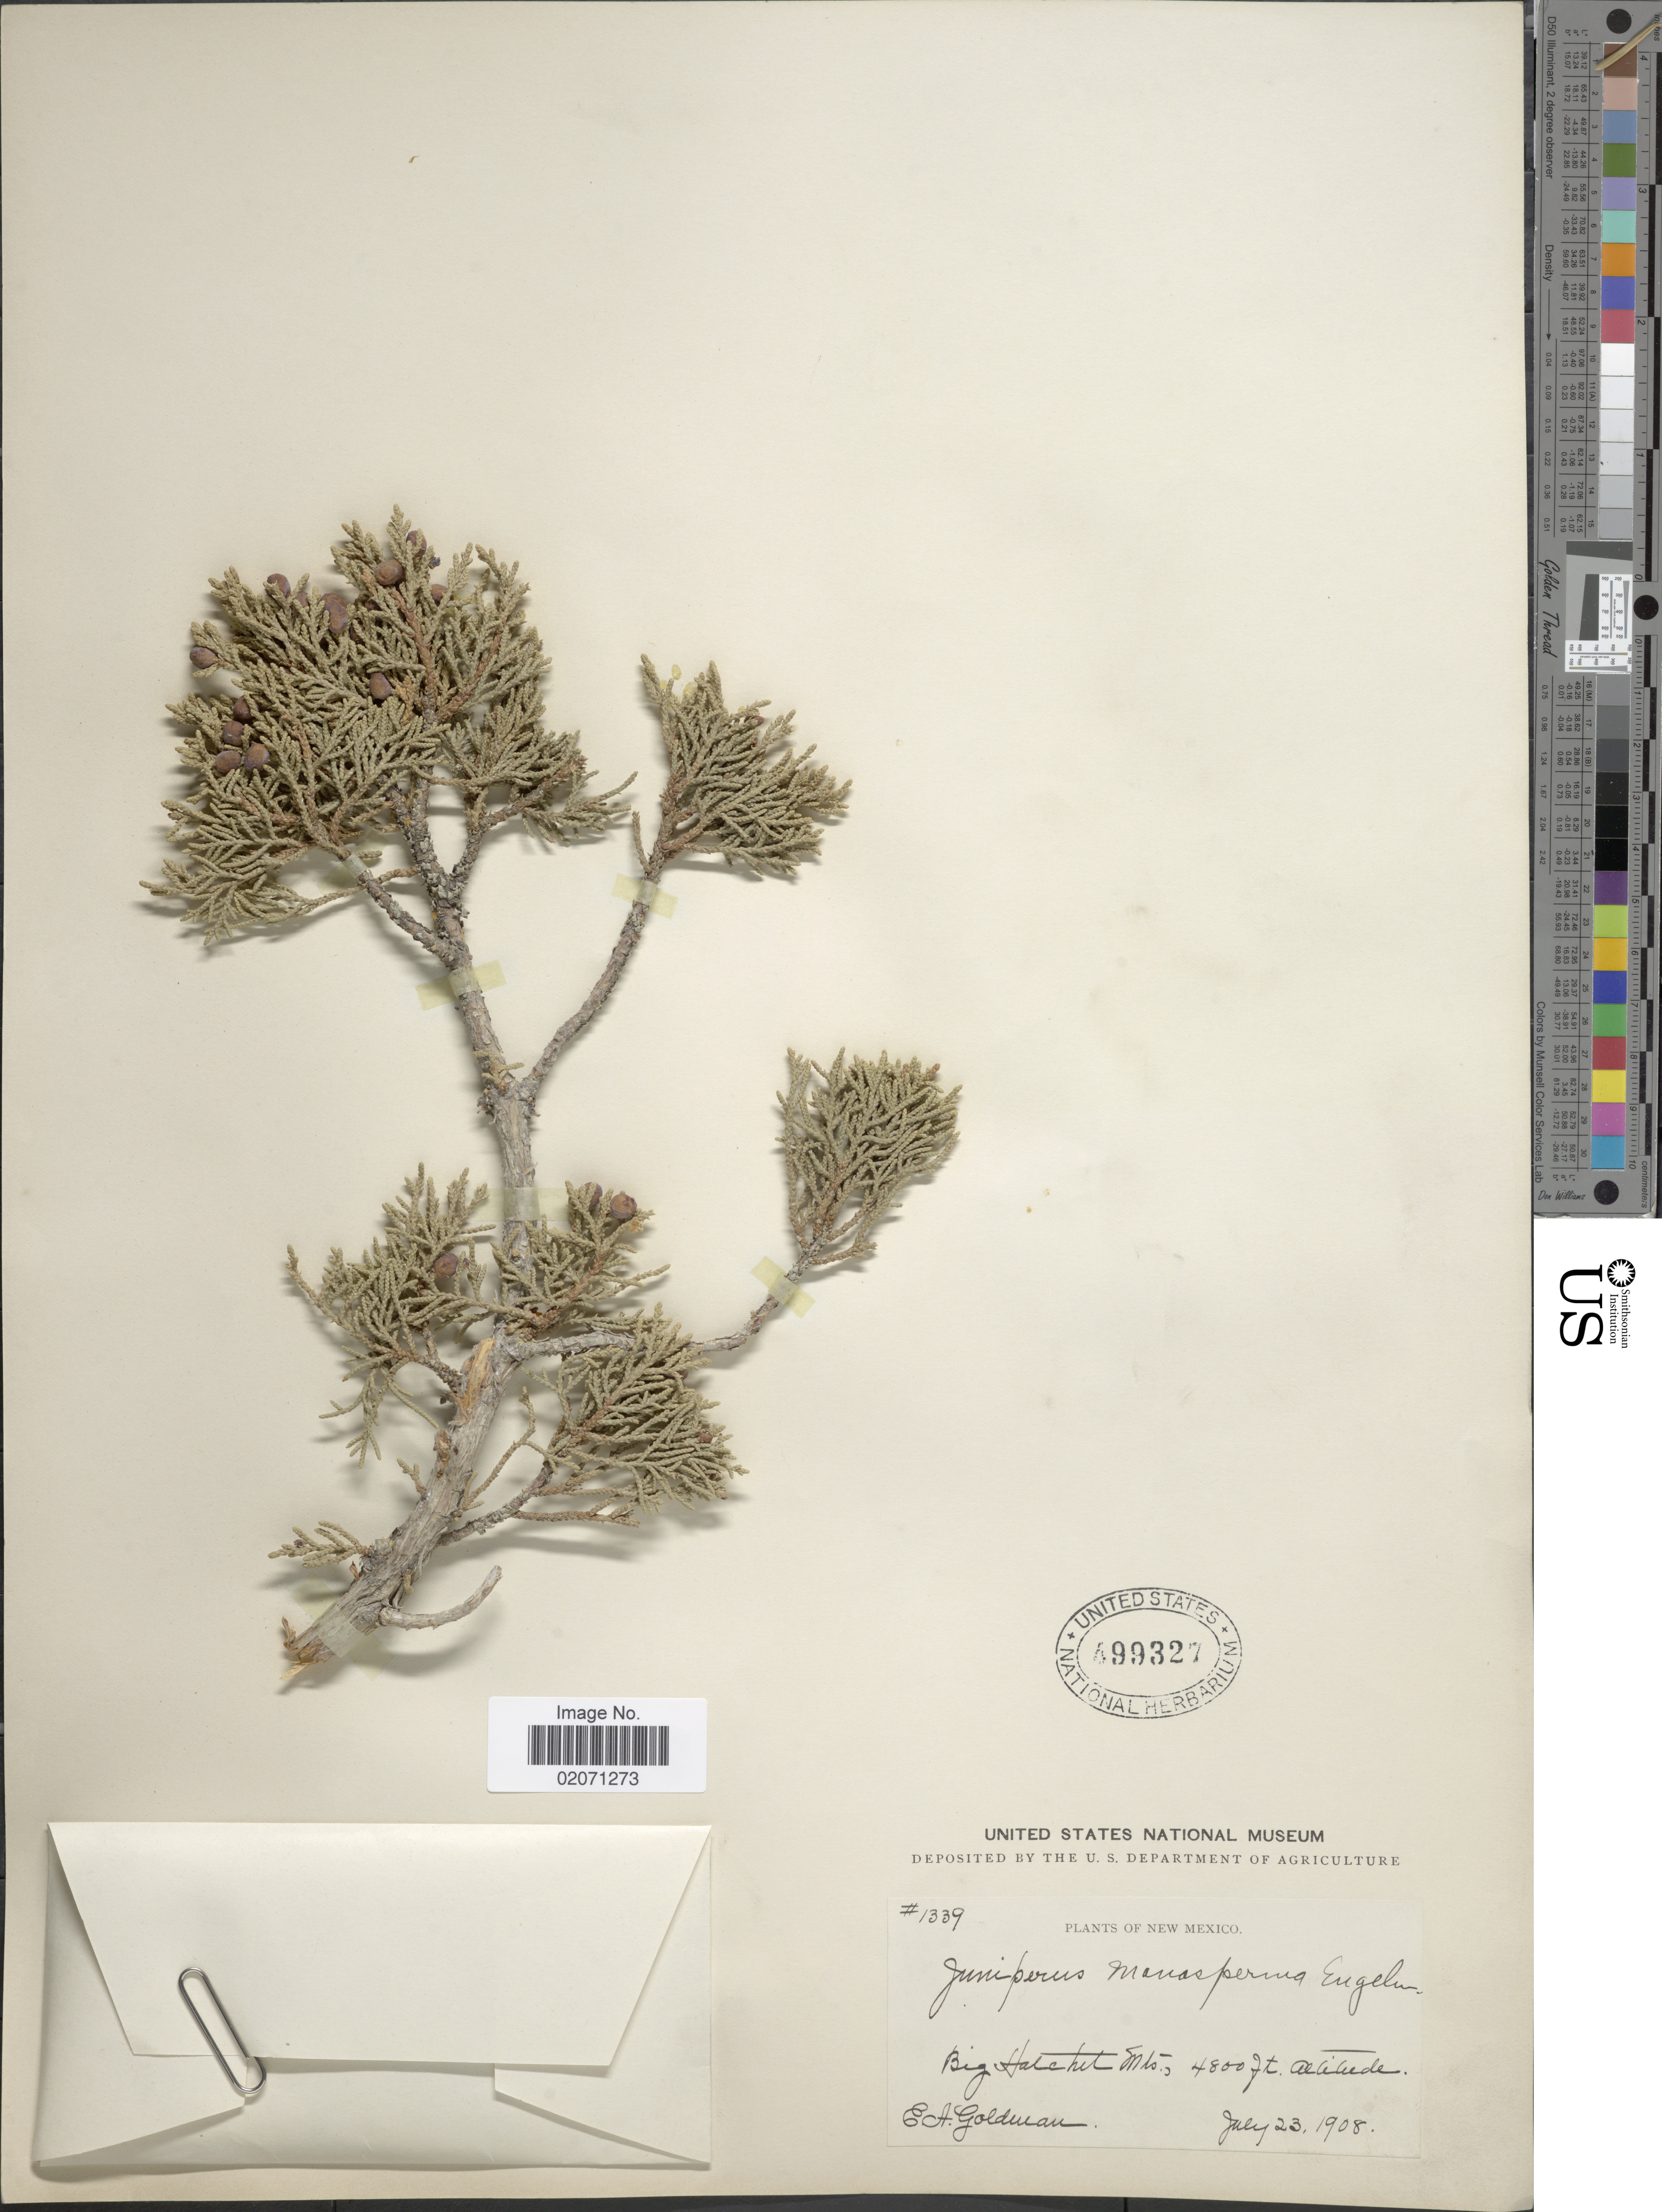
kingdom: Plantae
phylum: Tracheophyta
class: Pinopsida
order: Pinales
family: Cupressaceae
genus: Juniperus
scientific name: Juniperus monosperma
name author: (Engelm.) Sarg.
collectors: E. A. Goldman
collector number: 1339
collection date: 1908-07-23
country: United States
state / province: New Mexico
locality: Big Hatchet Mts.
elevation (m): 1463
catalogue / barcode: US 499327